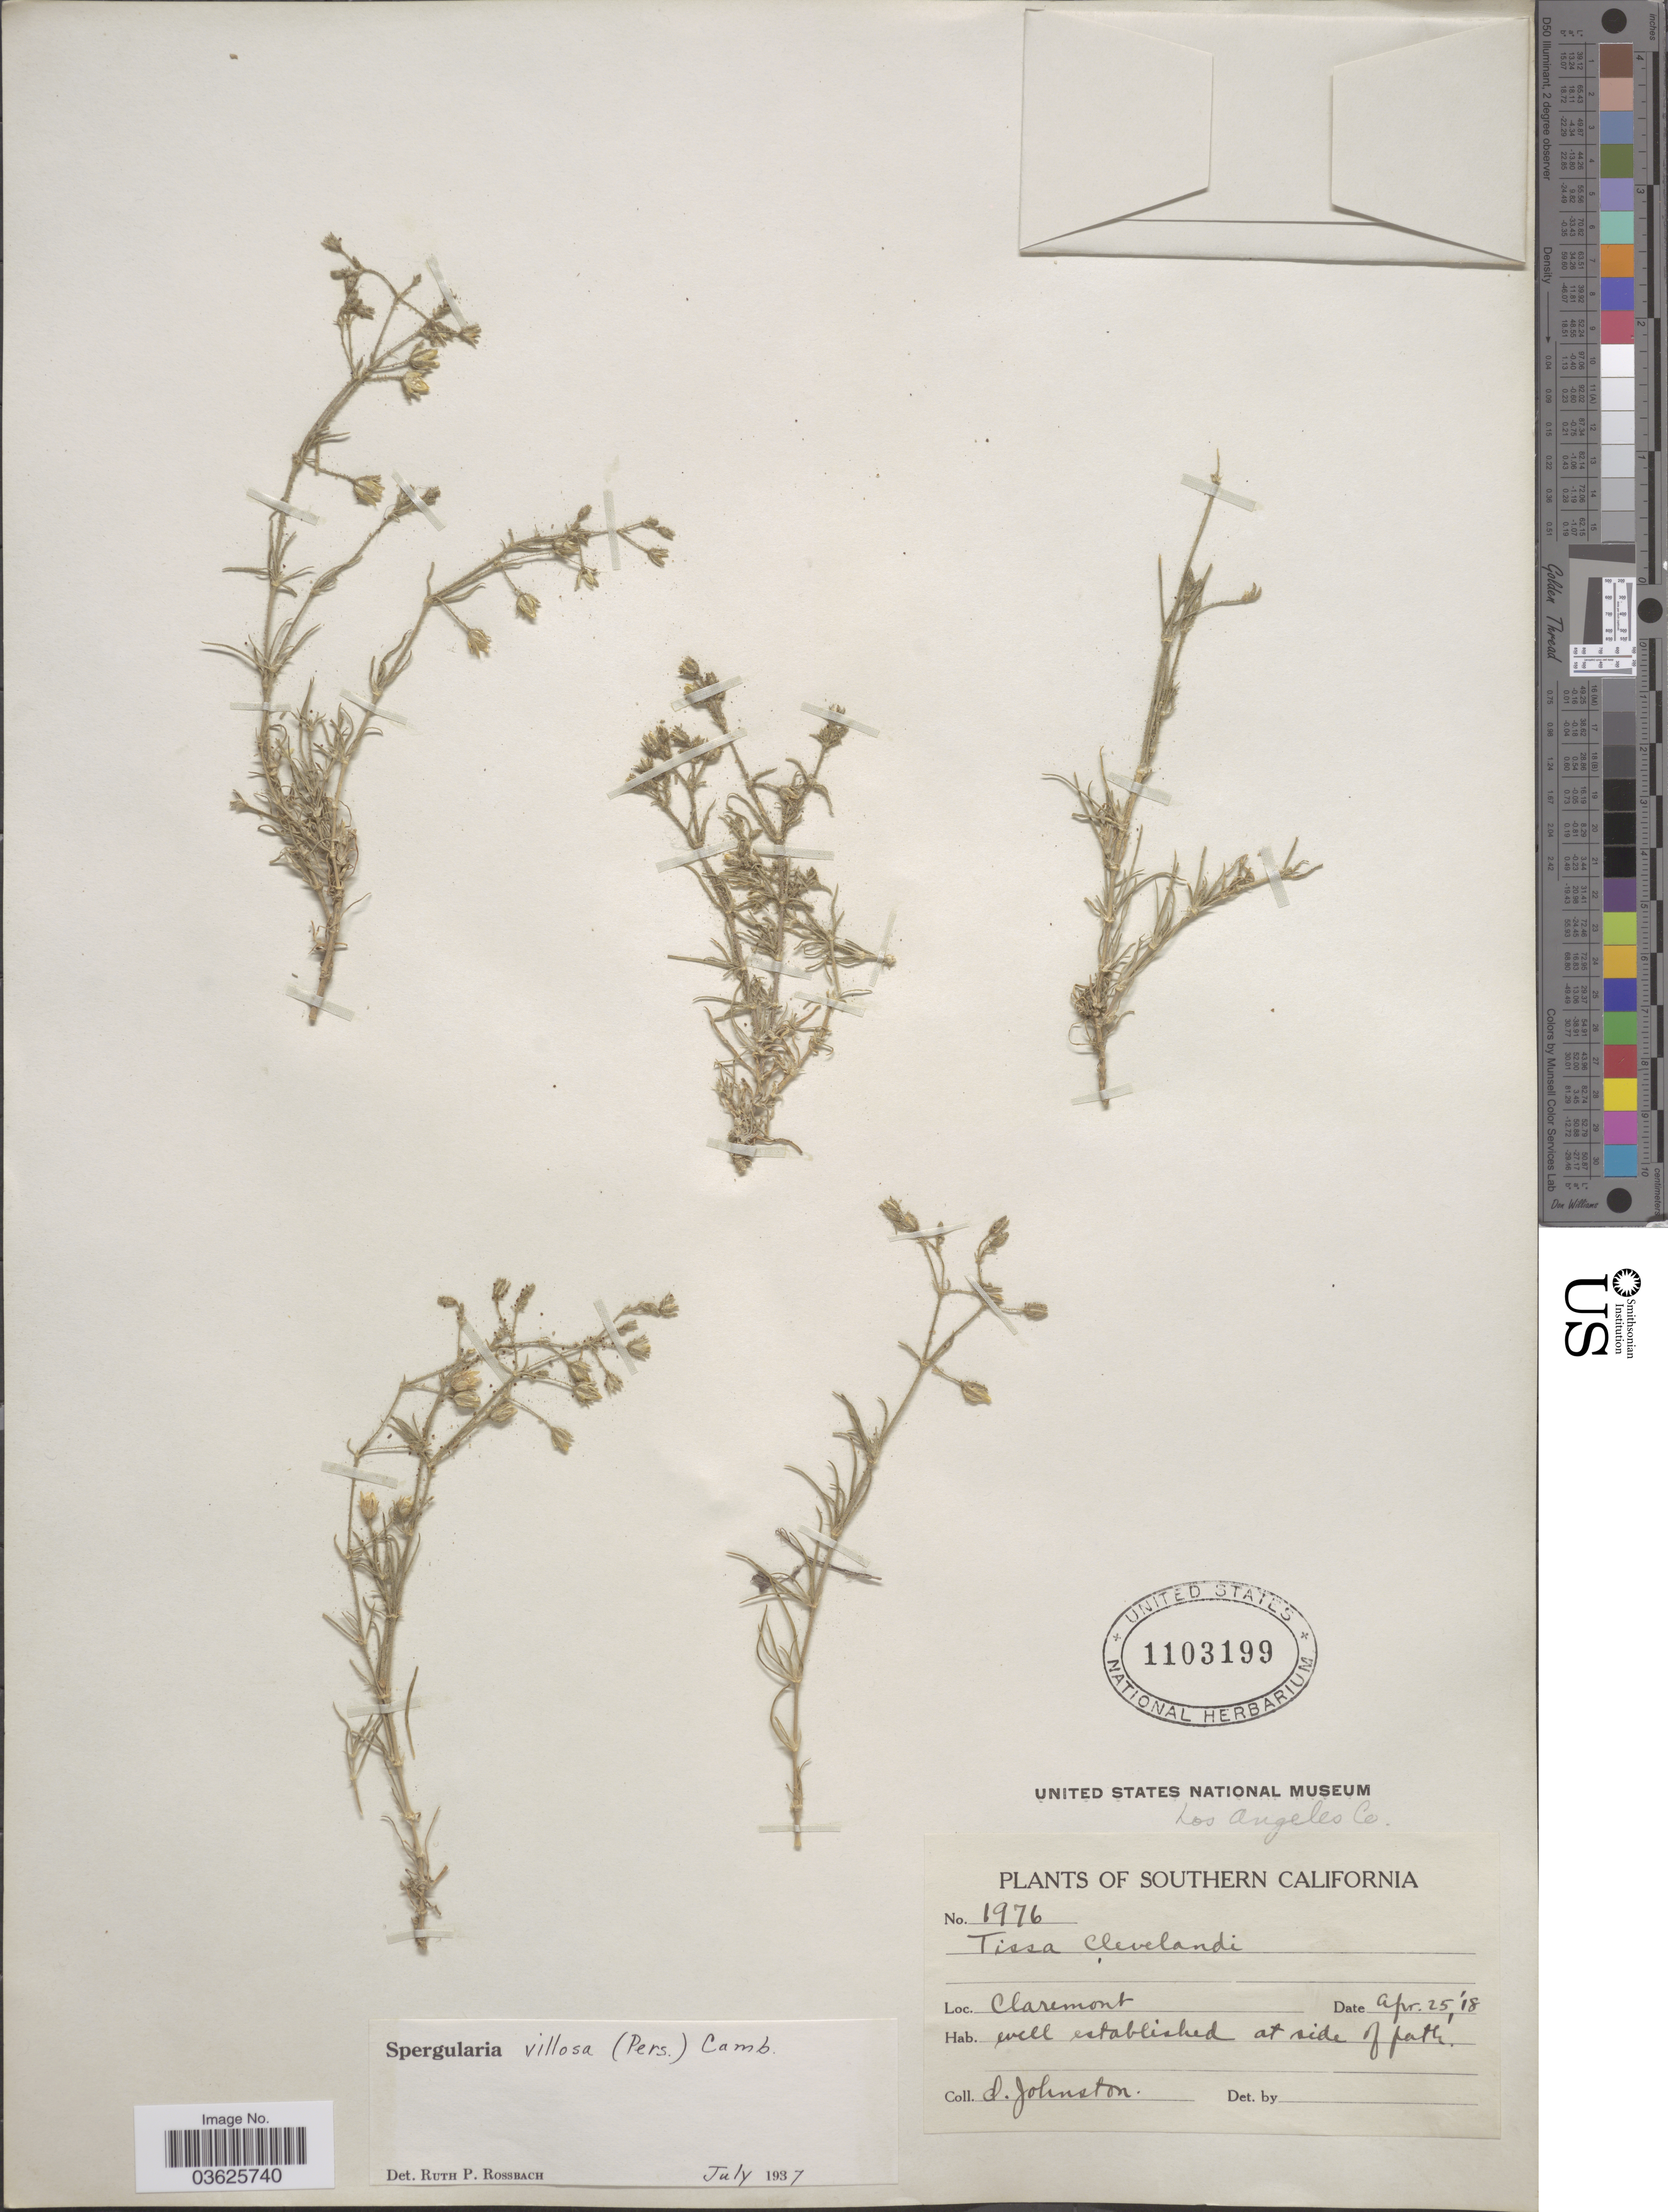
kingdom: Plantae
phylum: Tracheophyta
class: Magnoliopsida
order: Caryophyllales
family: Caryophyllaceae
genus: Spergularia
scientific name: Spergularia villosa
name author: (Pers.) Cambess.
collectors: I. Johnston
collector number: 1976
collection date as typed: Transcribed d/m/y: 25/4/18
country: United States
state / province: California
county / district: Los Angeles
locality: Los Angeles Co. Southern California. Claremont.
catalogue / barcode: US 1103199